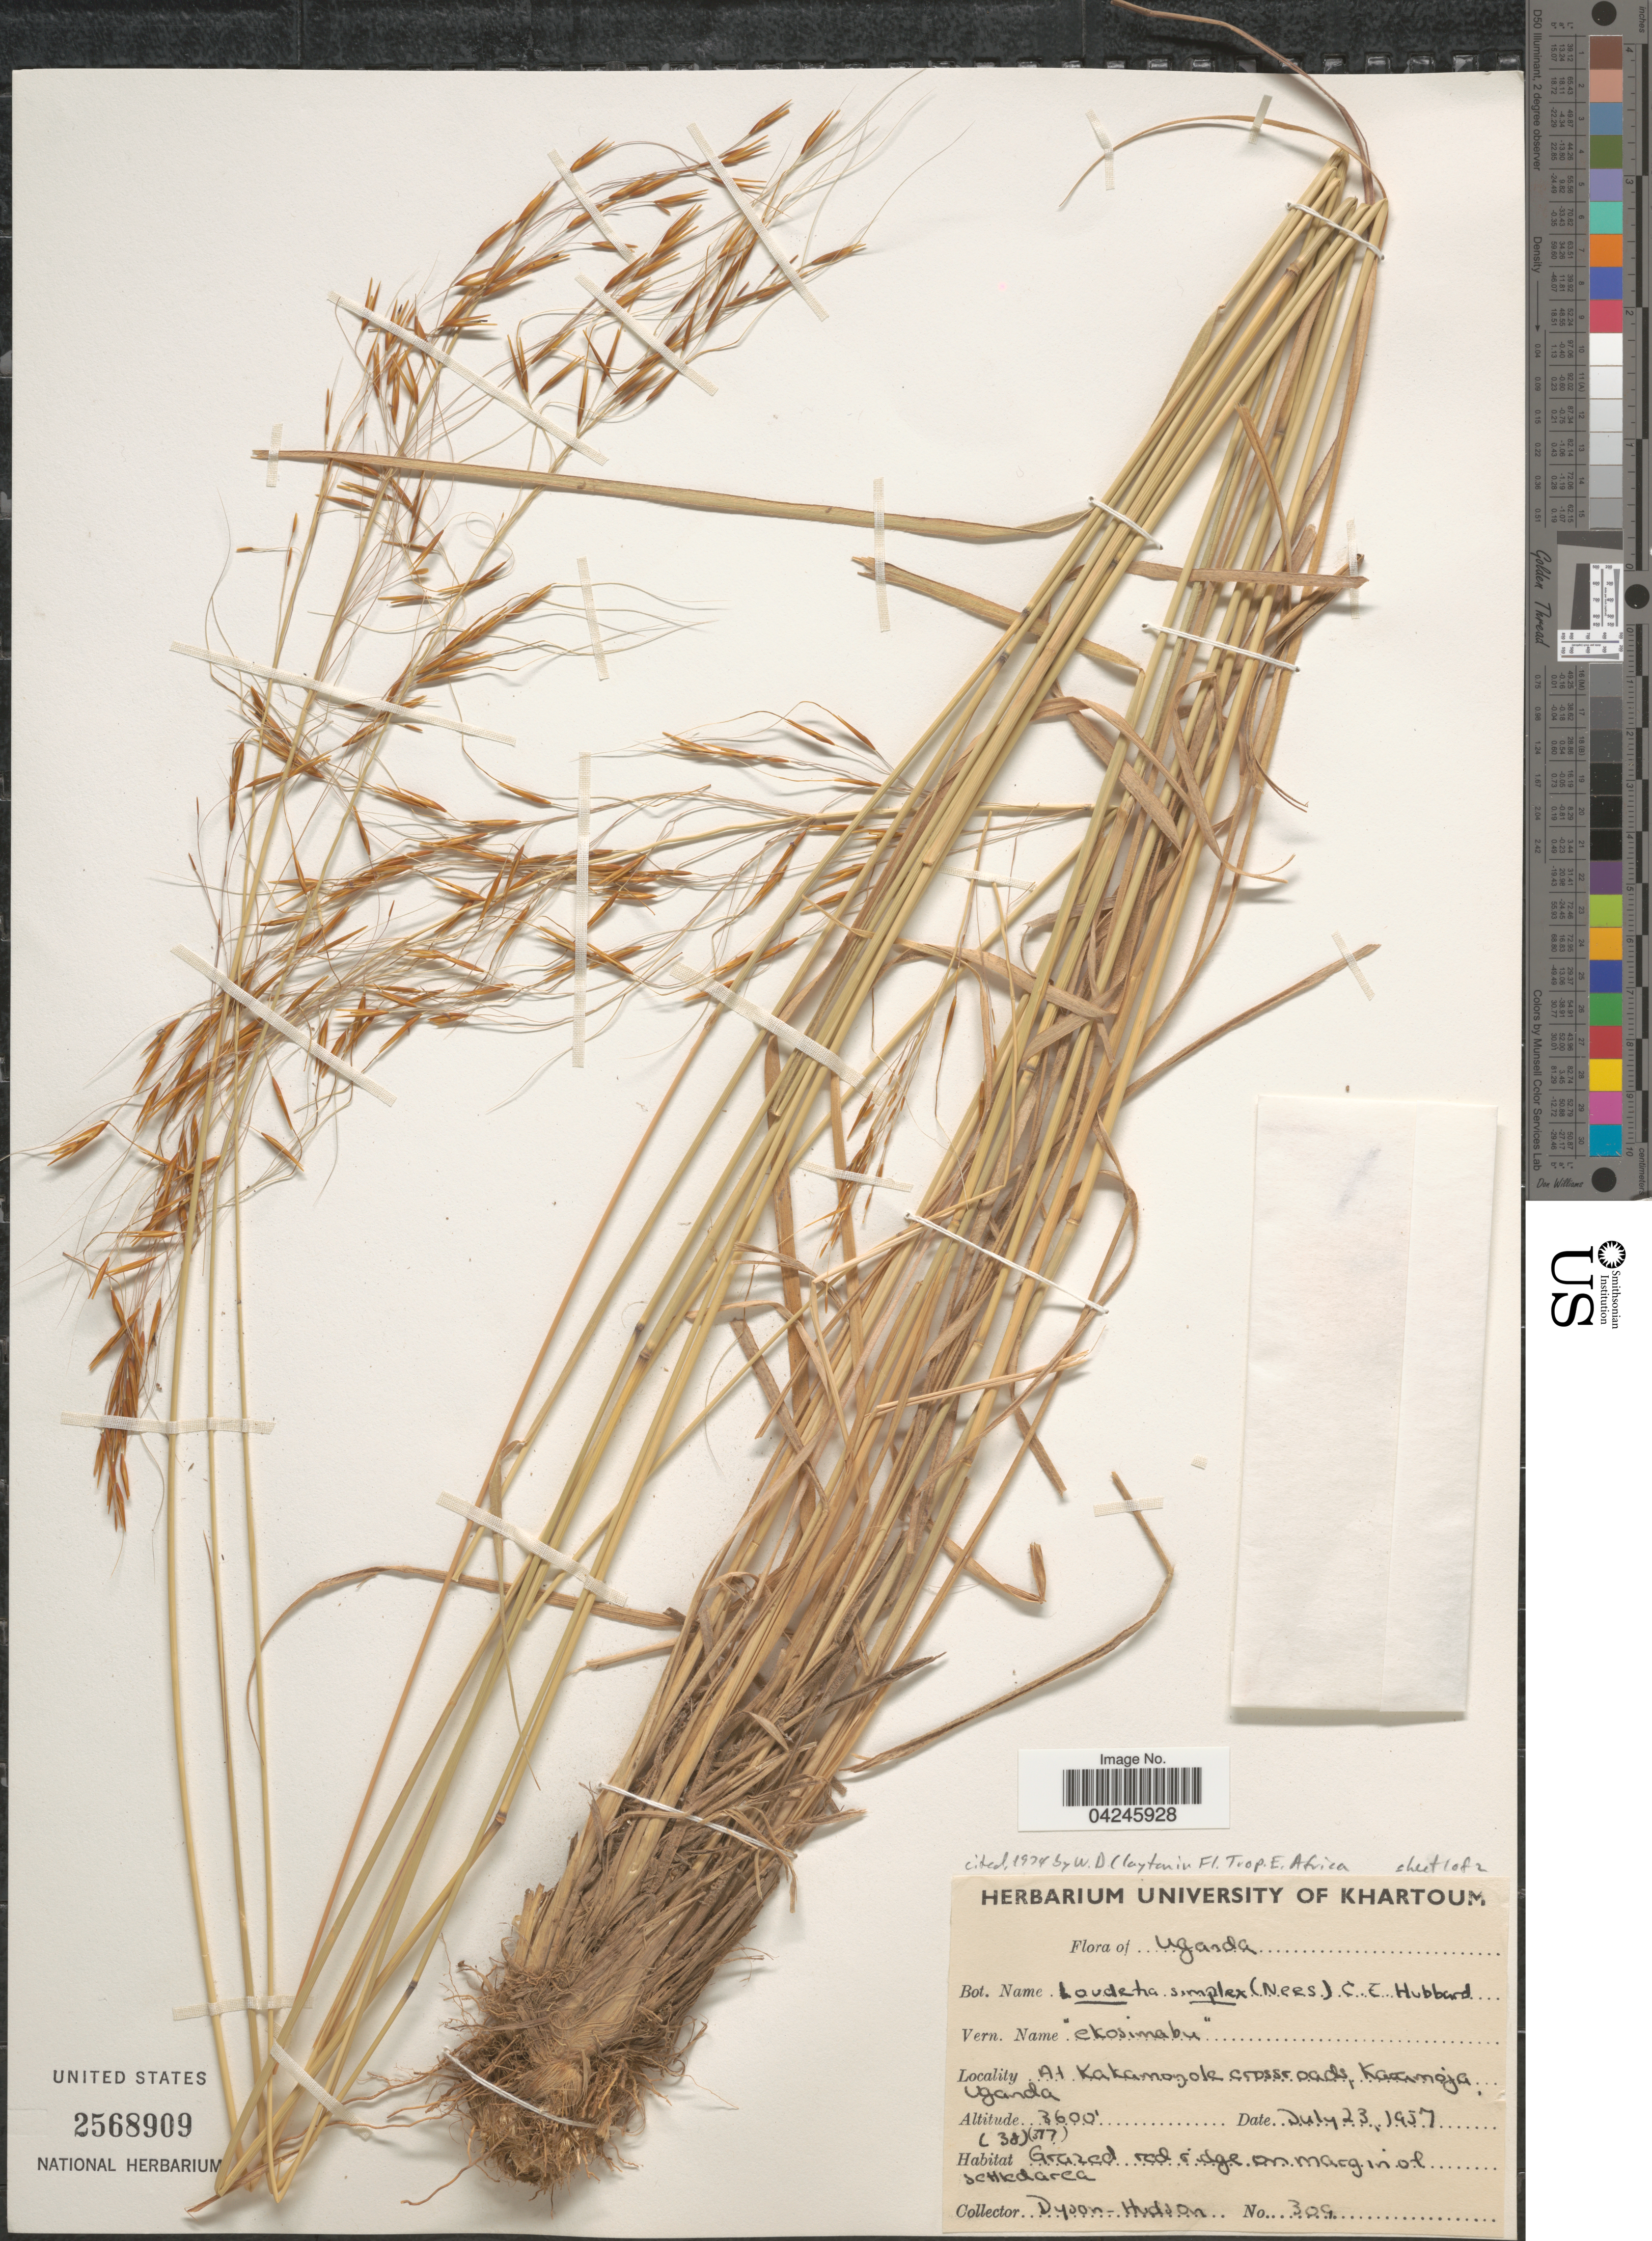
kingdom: Plantae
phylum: Tracheophyta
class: Liliopsida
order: Poales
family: Poaceae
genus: Loudetia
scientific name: Loudetia simplex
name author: (Nees) C.E. Hubb.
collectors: Dyson-Hudson, --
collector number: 309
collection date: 1957-07-23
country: Uganda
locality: At Kakamoyole crossroads, Karamoja.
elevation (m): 1097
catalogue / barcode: US 2568909